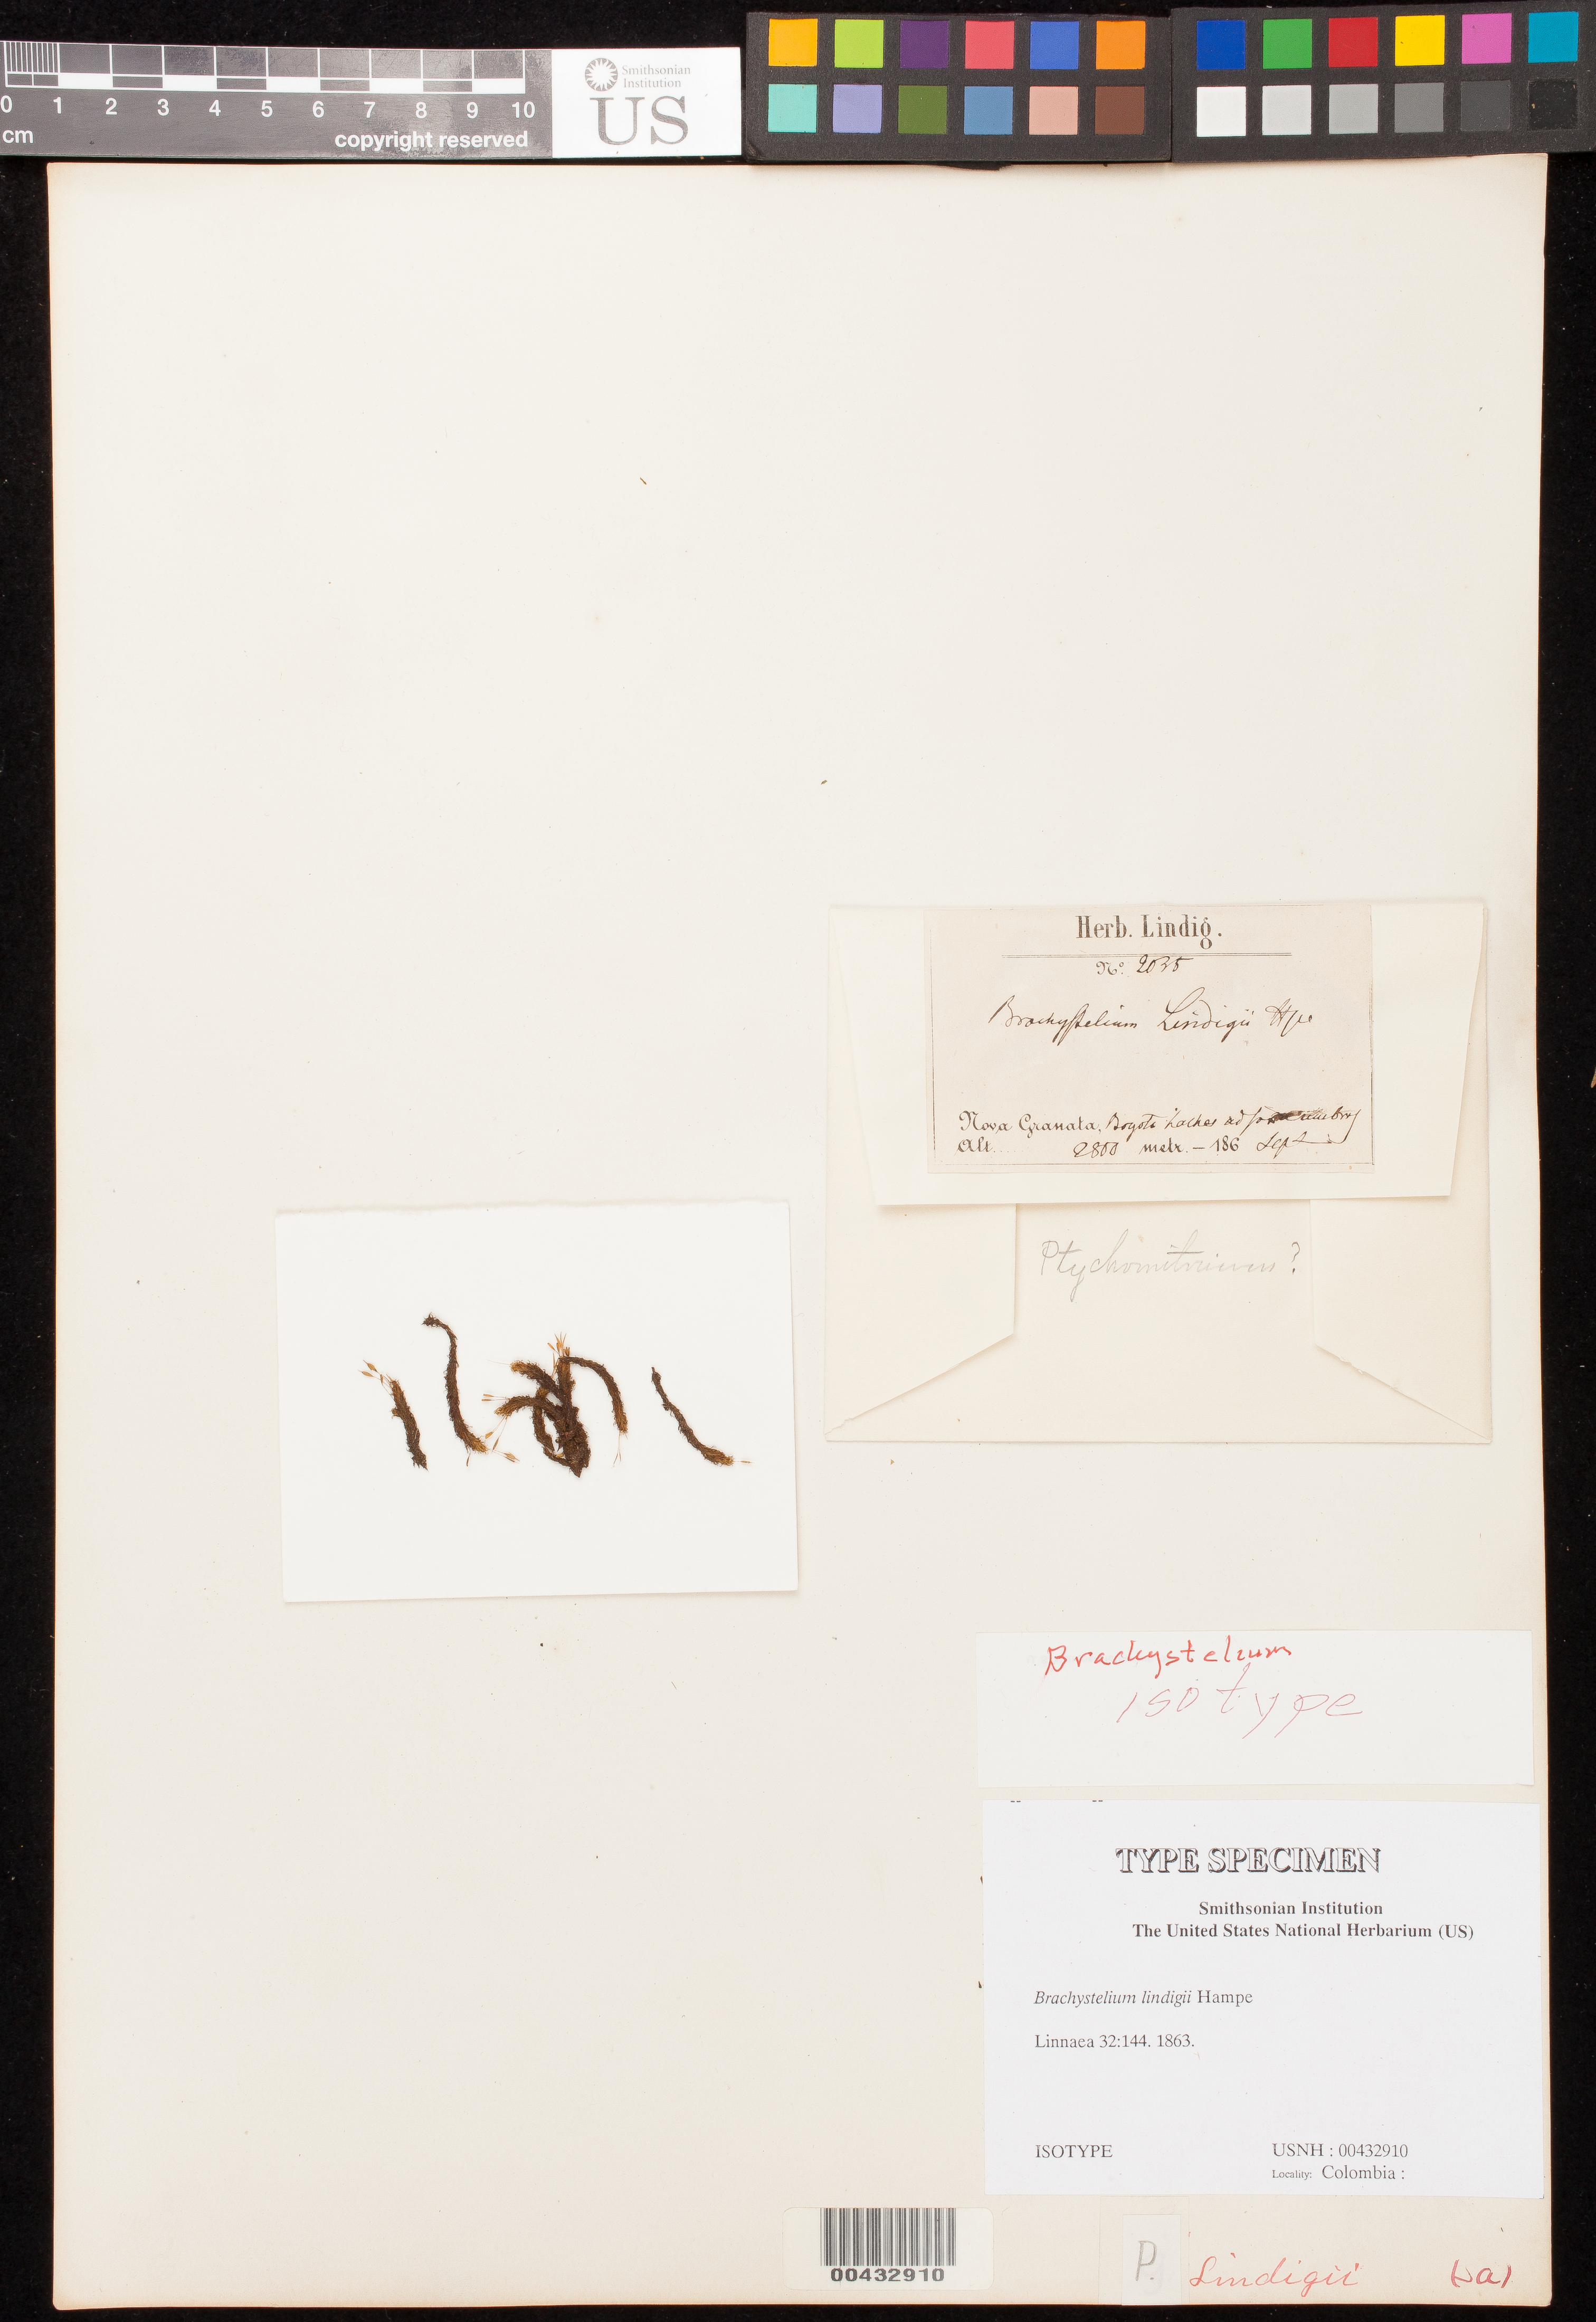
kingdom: Plantae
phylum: Bryophyta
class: Bryopsida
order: Hypnales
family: Brachytheciaceae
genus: Brachythecium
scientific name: Brachythecium lindigii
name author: Hampe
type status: Isotype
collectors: A. Lindig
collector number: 2035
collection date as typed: Sep 186-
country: Colombia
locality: Bogota Los Laches.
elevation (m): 2800